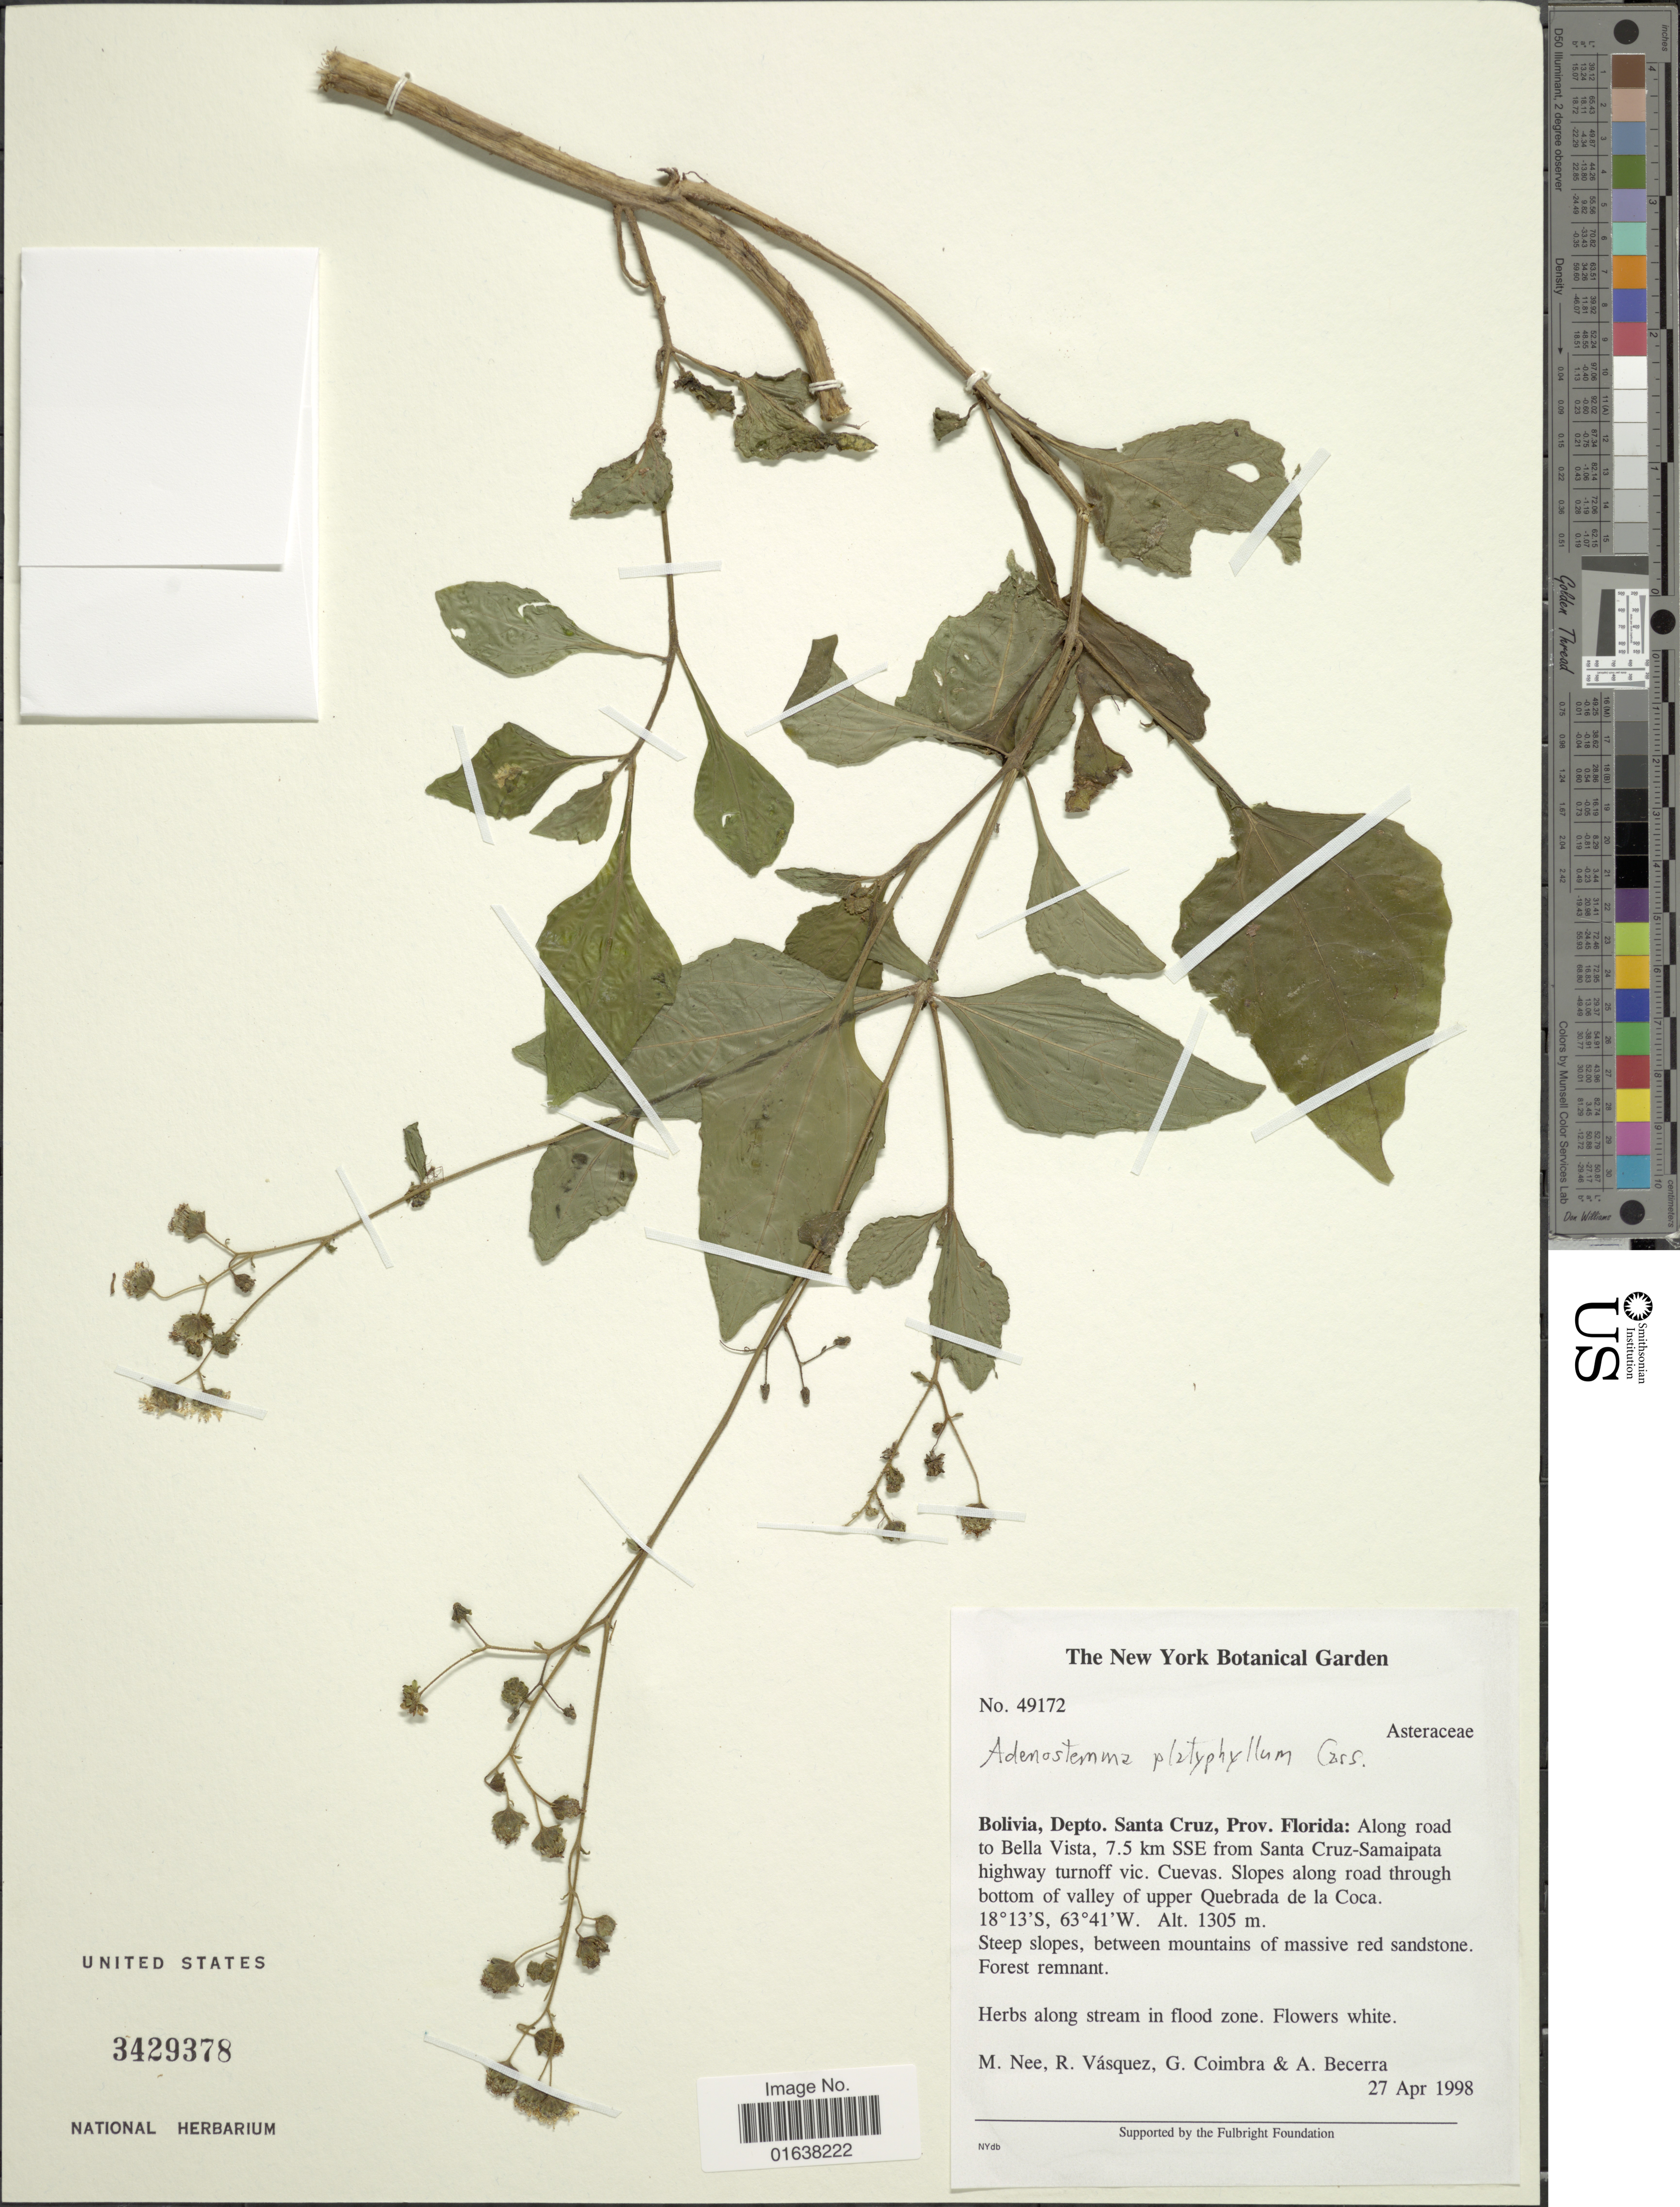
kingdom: Plantae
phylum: Tracheophyta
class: Magnoliopsida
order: Asterales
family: Asteraceae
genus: Adenostemma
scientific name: Adenostemma platyphyllum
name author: Cass.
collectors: M. Nee, R. Vásquez, G. Coimbra & A. Becerra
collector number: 49172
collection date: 1998-04-27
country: Bolivia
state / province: Santa Cruz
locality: Prov. Florida: Along road to Bella Vista, 7.5 km SSE from Santa Cruz-Samaipata highway turnoff vic. Cuevas. Slopes along road through bottom of valley of upper Quebrada de la Coca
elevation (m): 1305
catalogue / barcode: US 3429378